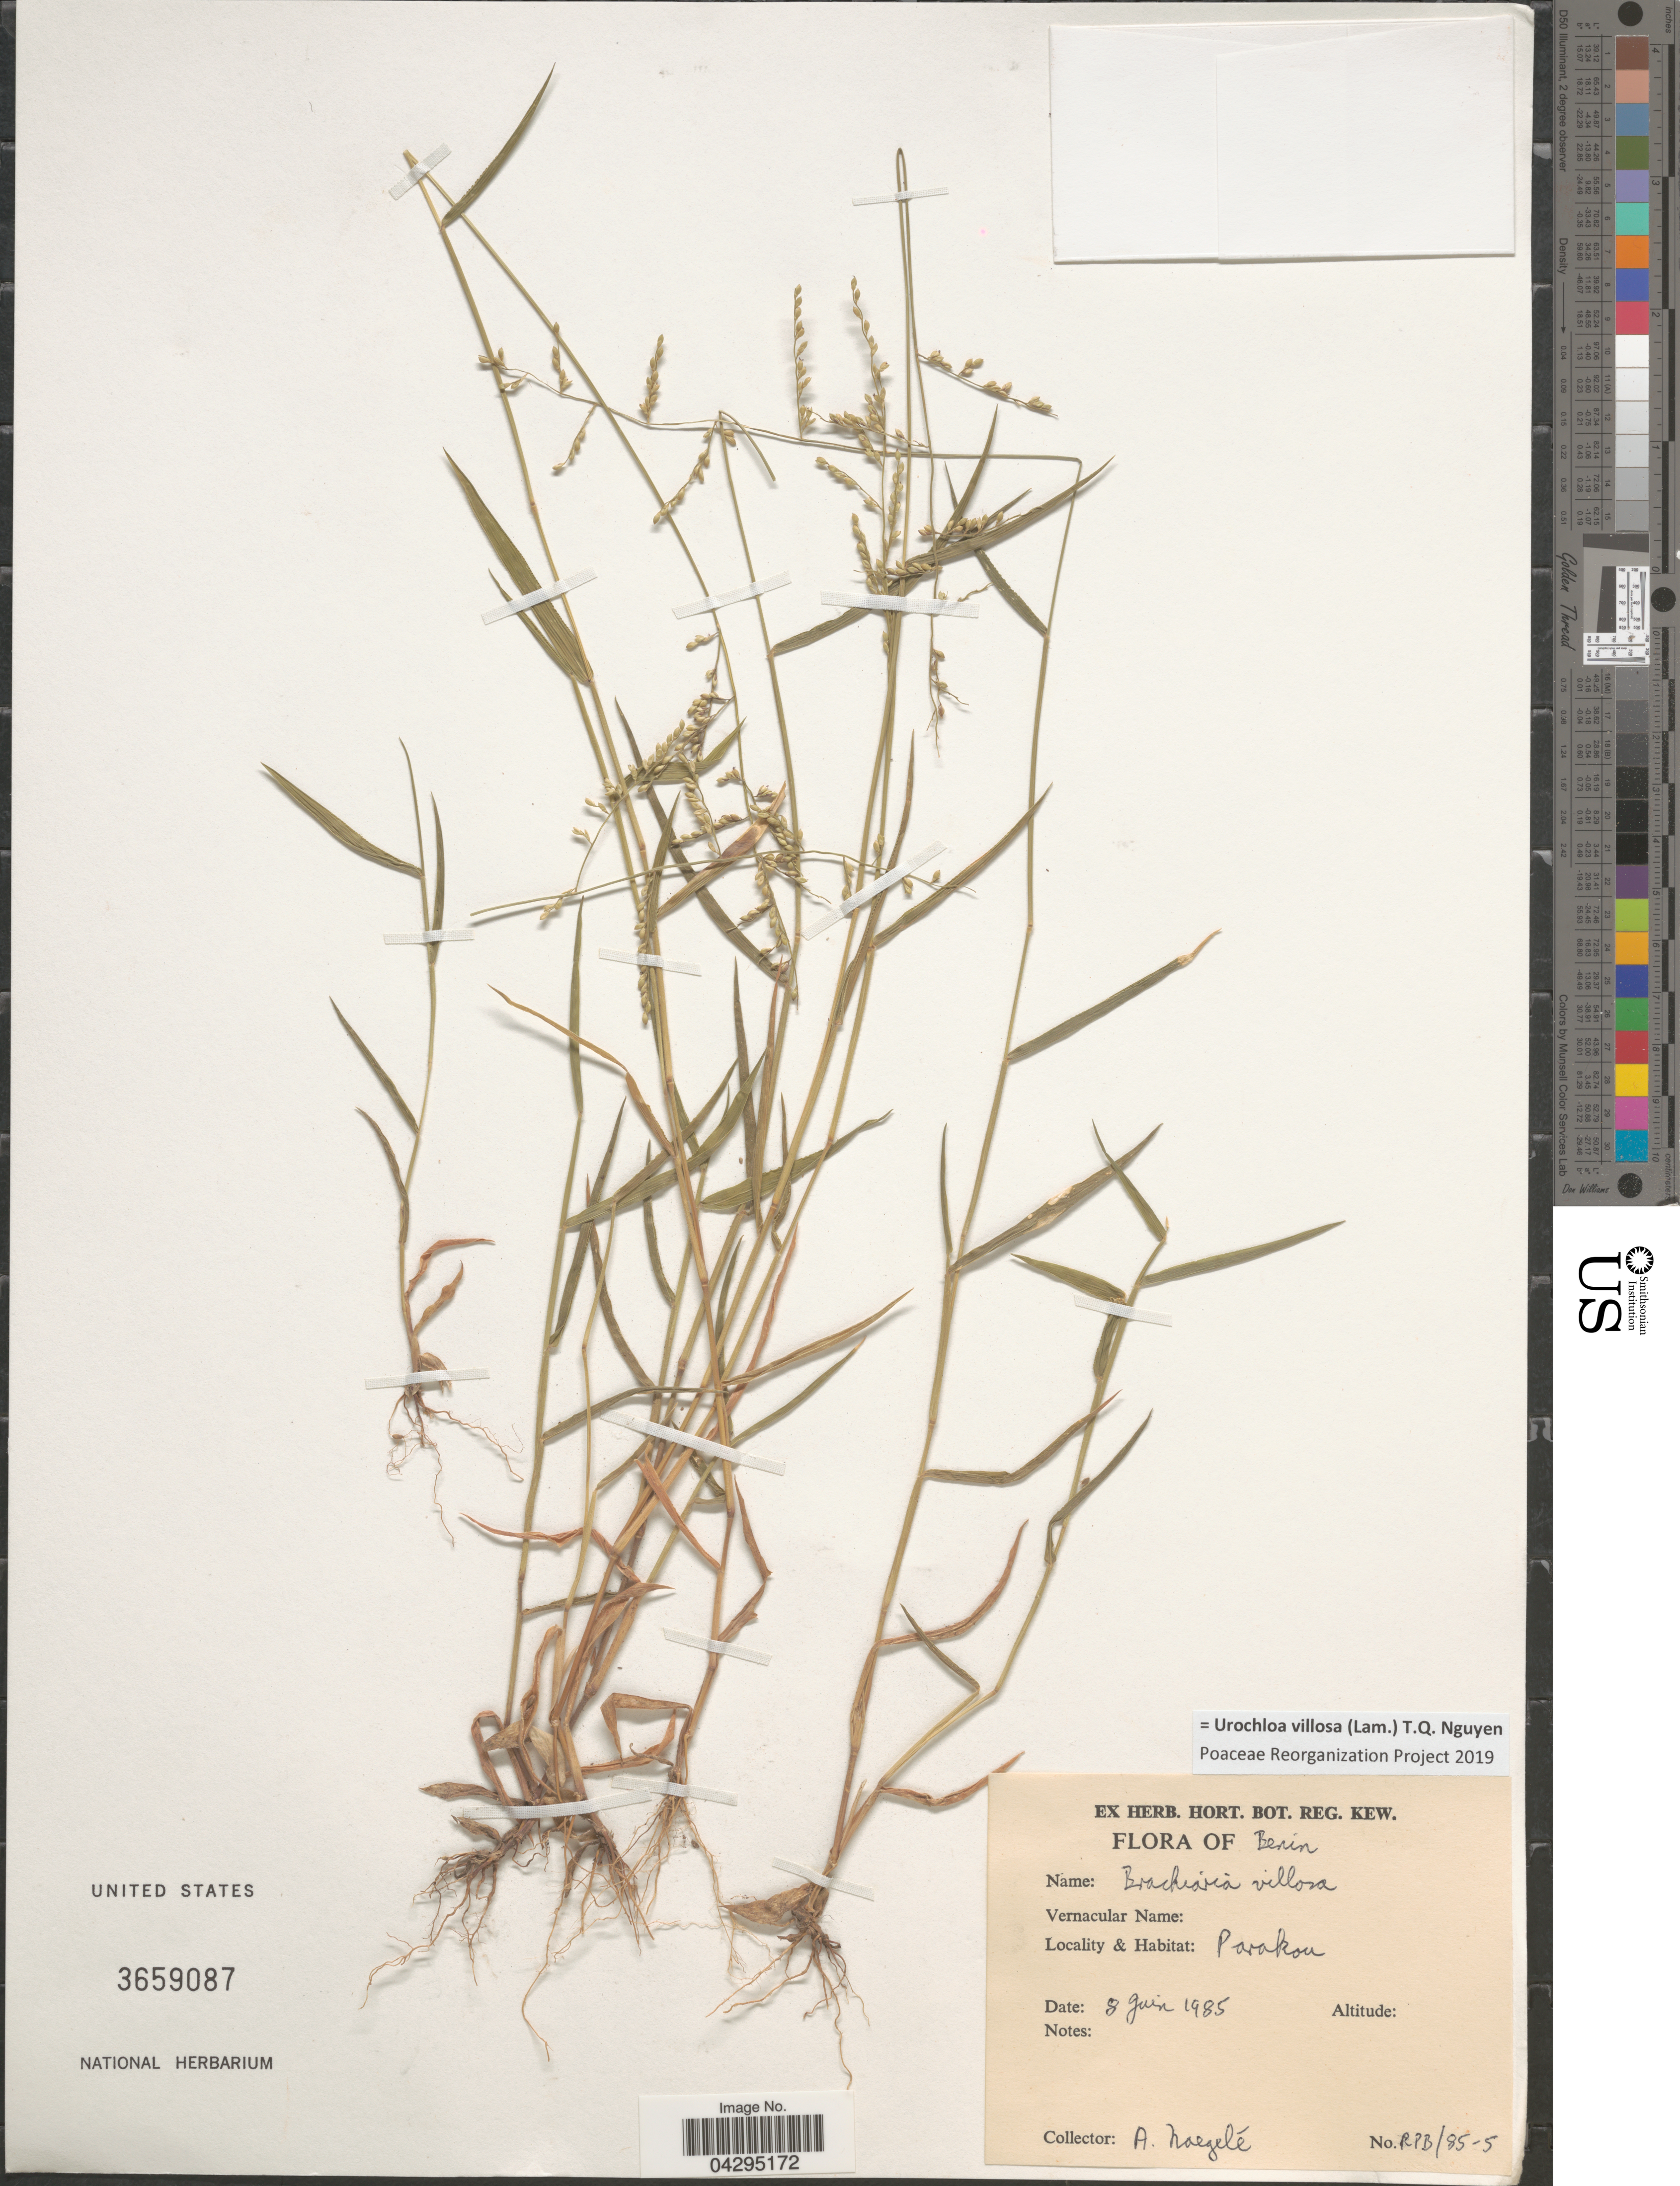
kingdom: Plantae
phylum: Tracheophyta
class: Liliopsida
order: Poales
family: Poaceae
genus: Urochloa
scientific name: Urochloa villosa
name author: (Lam.) T.Q. Nguyen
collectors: A. Naegelé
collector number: RPB/85-5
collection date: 1985-06-08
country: Benin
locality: Parakou.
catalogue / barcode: US 3659087